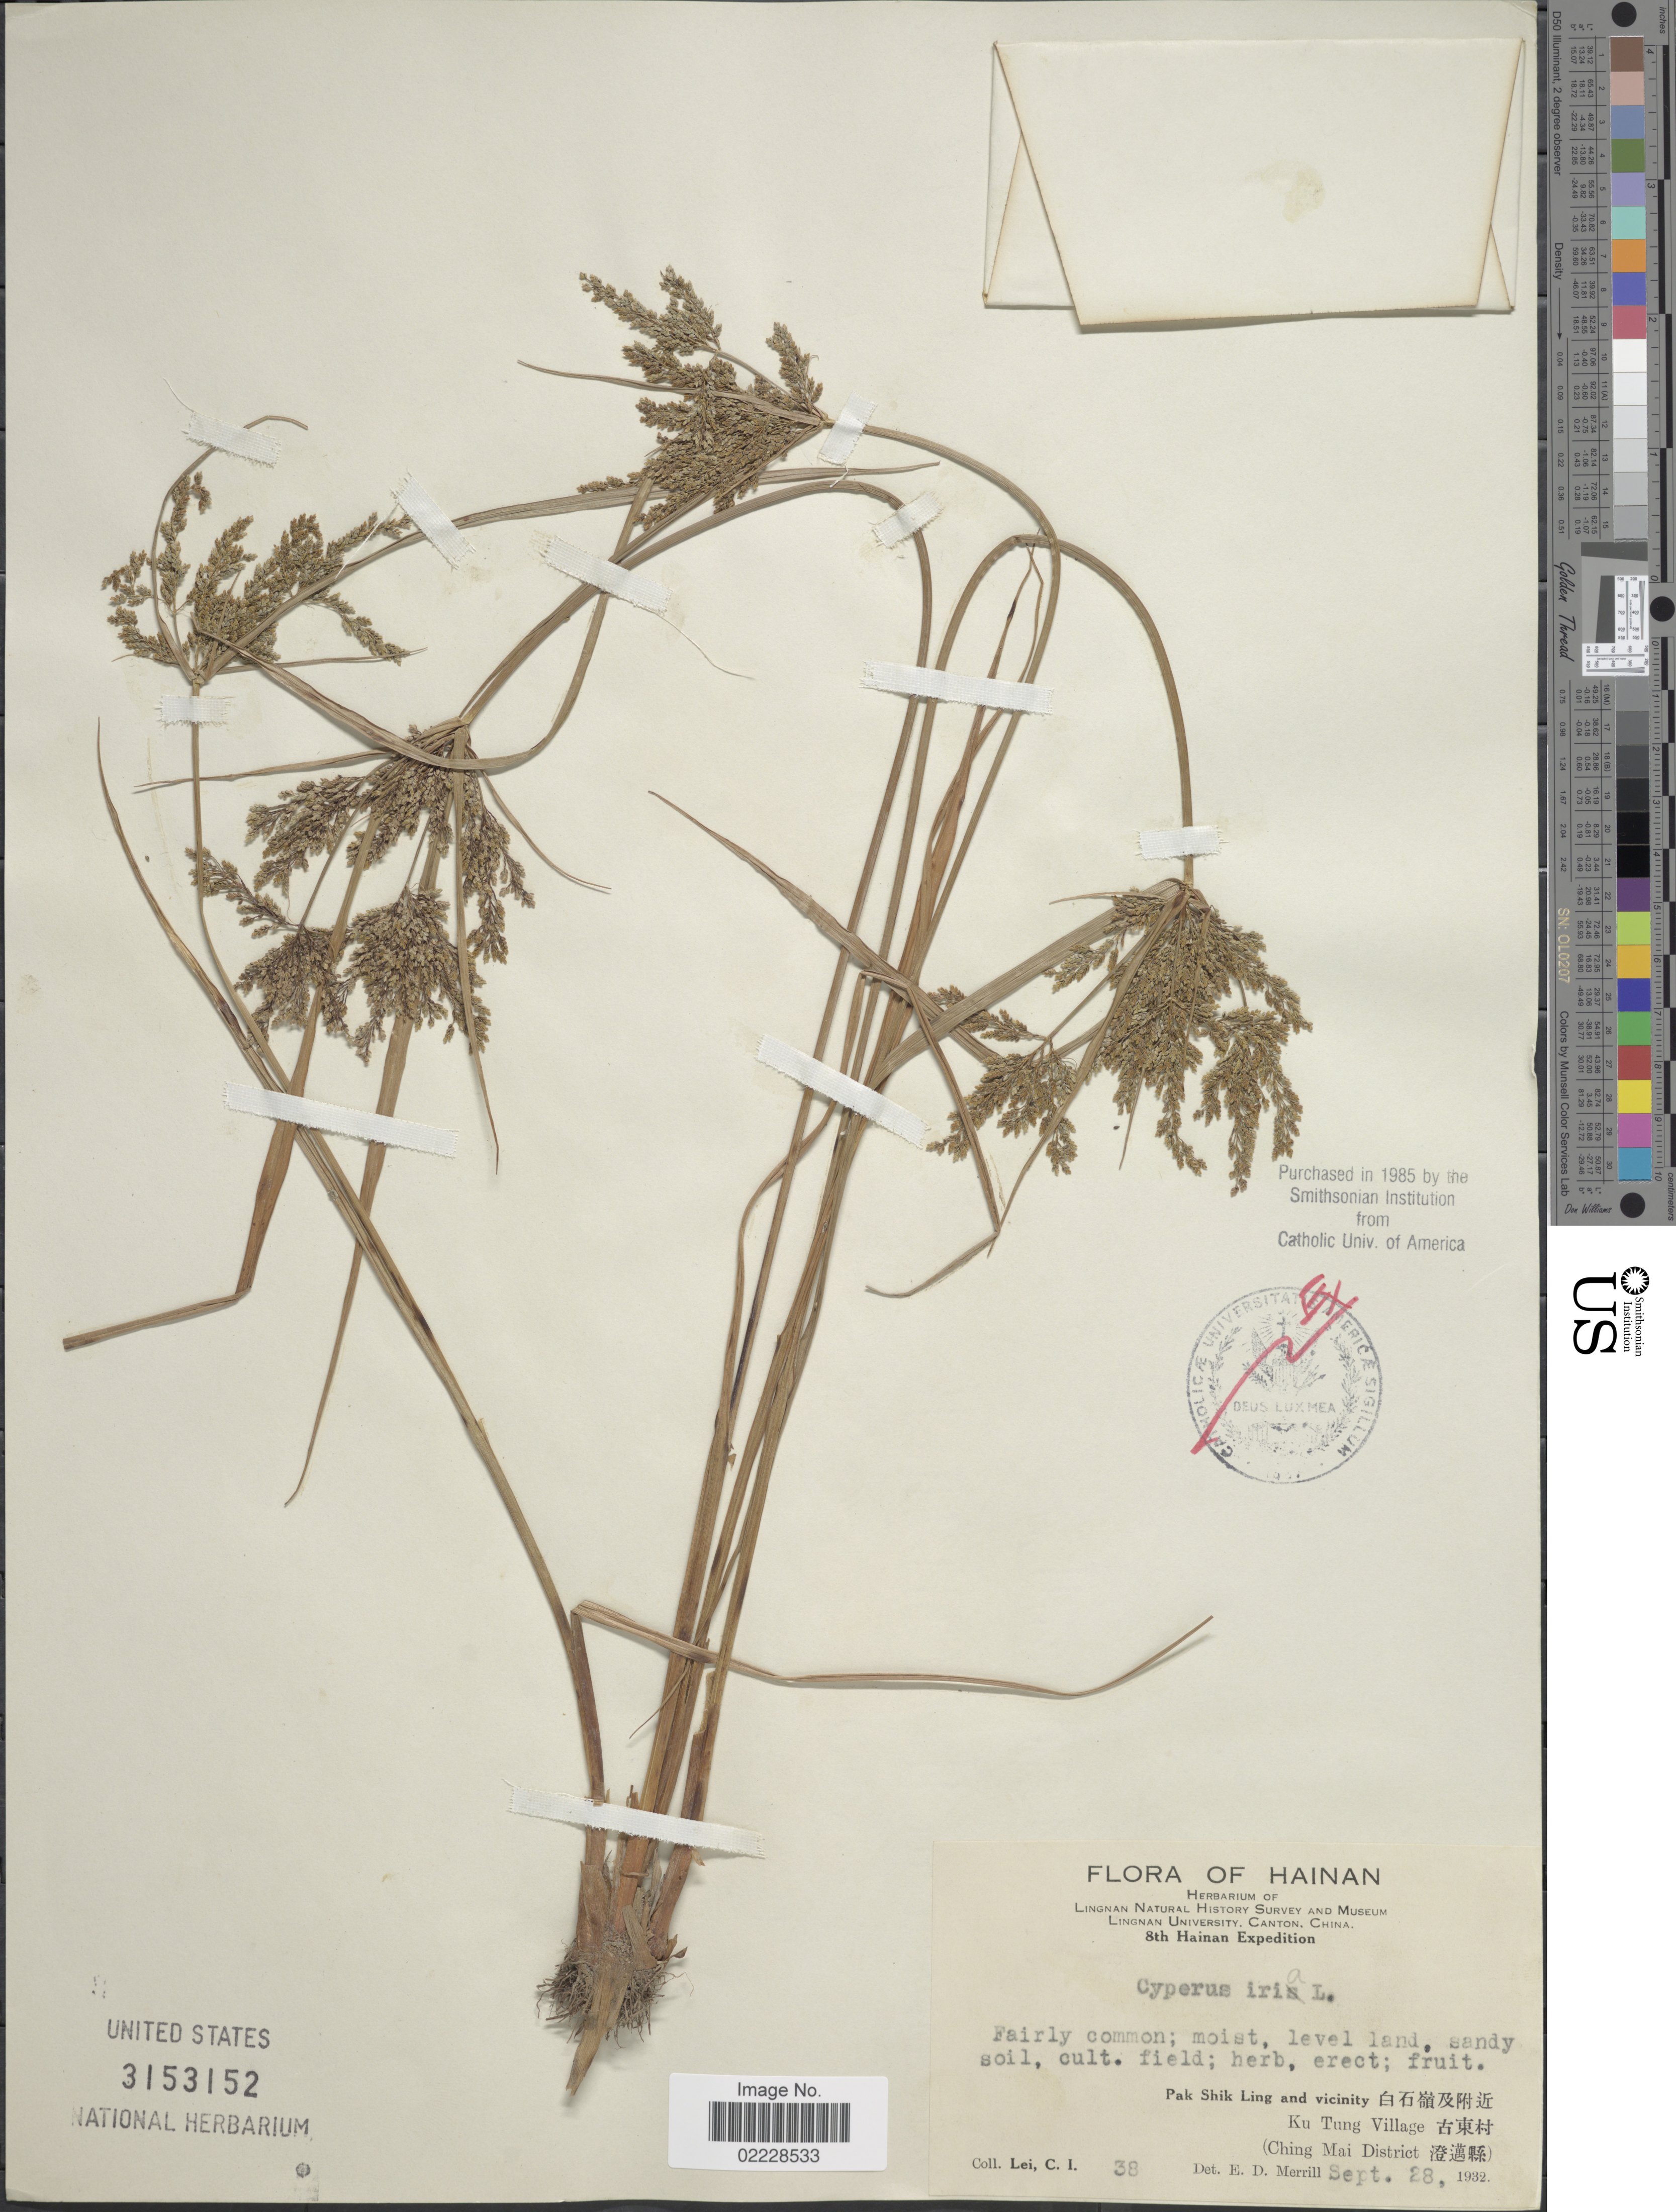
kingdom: Plantae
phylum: Tracheophyta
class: Liliopsida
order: Poales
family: Cyperaceae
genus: Cyperus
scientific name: Cyperus iria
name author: L.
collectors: C. I. Lei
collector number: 38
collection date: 1932-09-28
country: China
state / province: Hainan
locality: Hainan,Pak Shik Ling and vicinity, Ku Tung Village (Ching Mai District)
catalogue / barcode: US 3153152